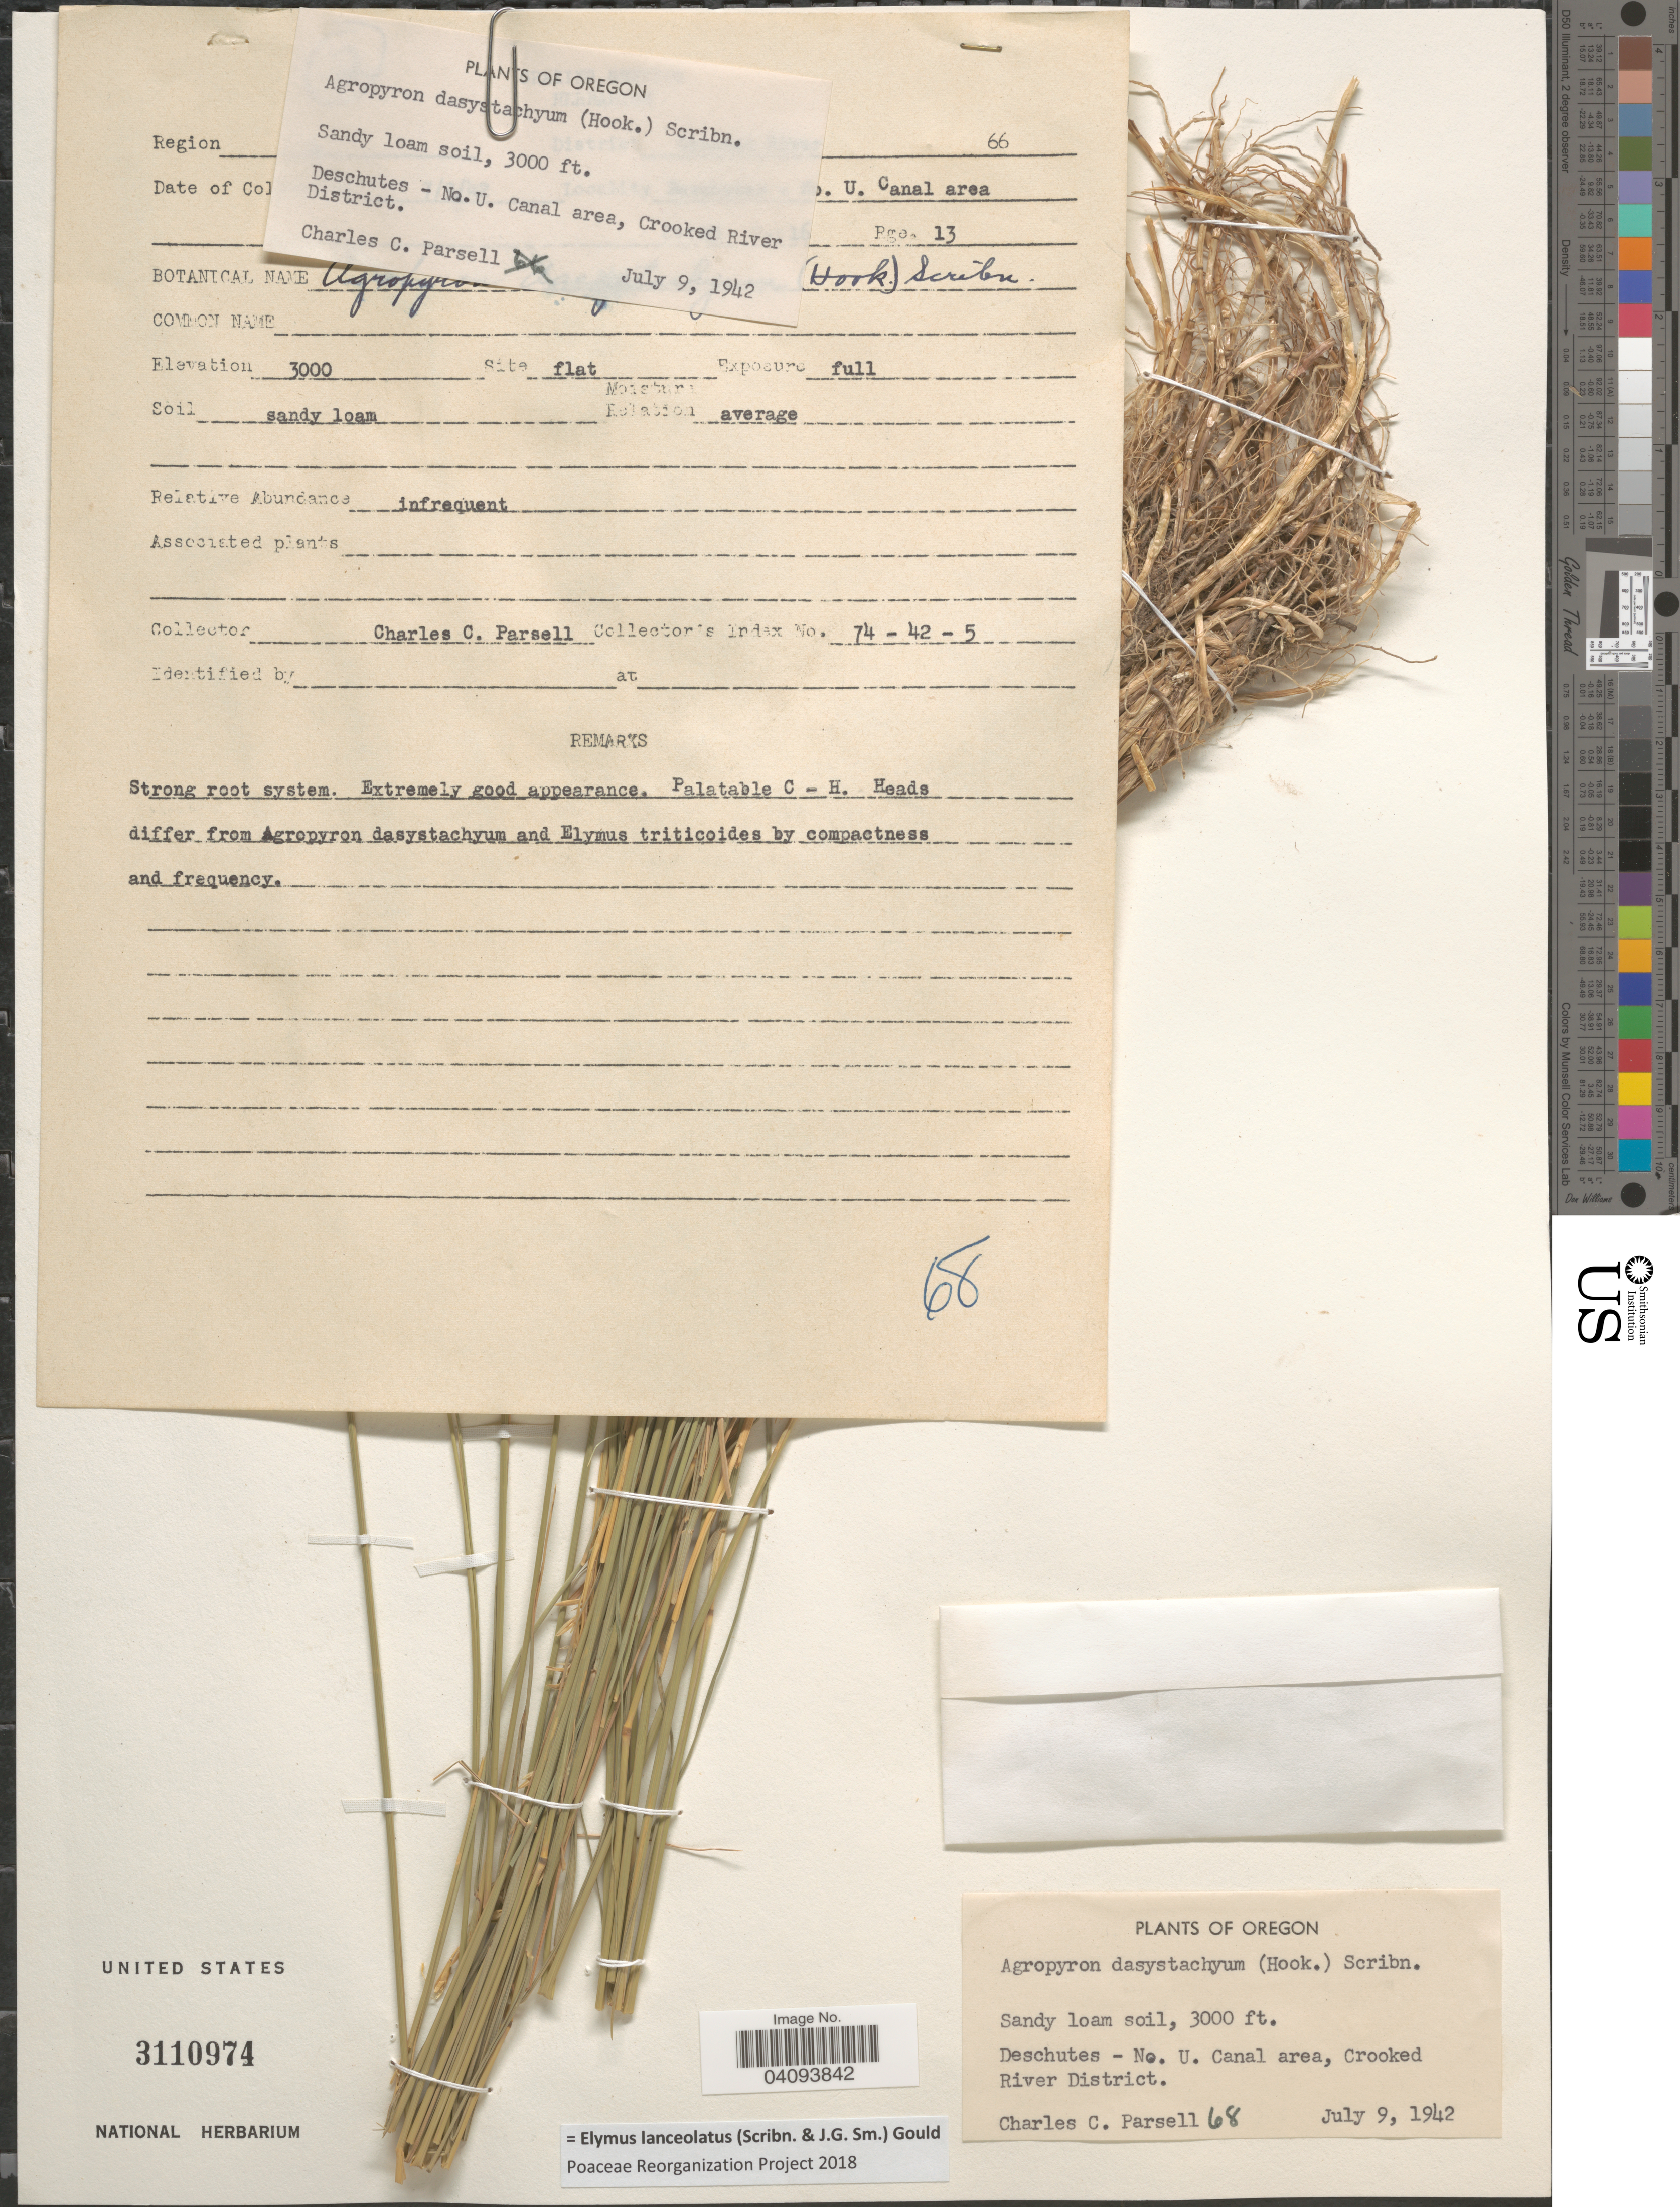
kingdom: Plantae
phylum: Tracheophyta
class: Liliopsida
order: Poales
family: Poaceae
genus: Elymus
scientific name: Elymus lanceolatus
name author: (Scribn. & J.G. Sm.) Gould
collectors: C. Parsell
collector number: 68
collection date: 1942-07-09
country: United States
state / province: Oregon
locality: Deschutes - No. U. Canal area, Crooked River District. Region [illegible text]. [illegible text] Rge. 13.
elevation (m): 914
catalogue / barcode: US 3110974